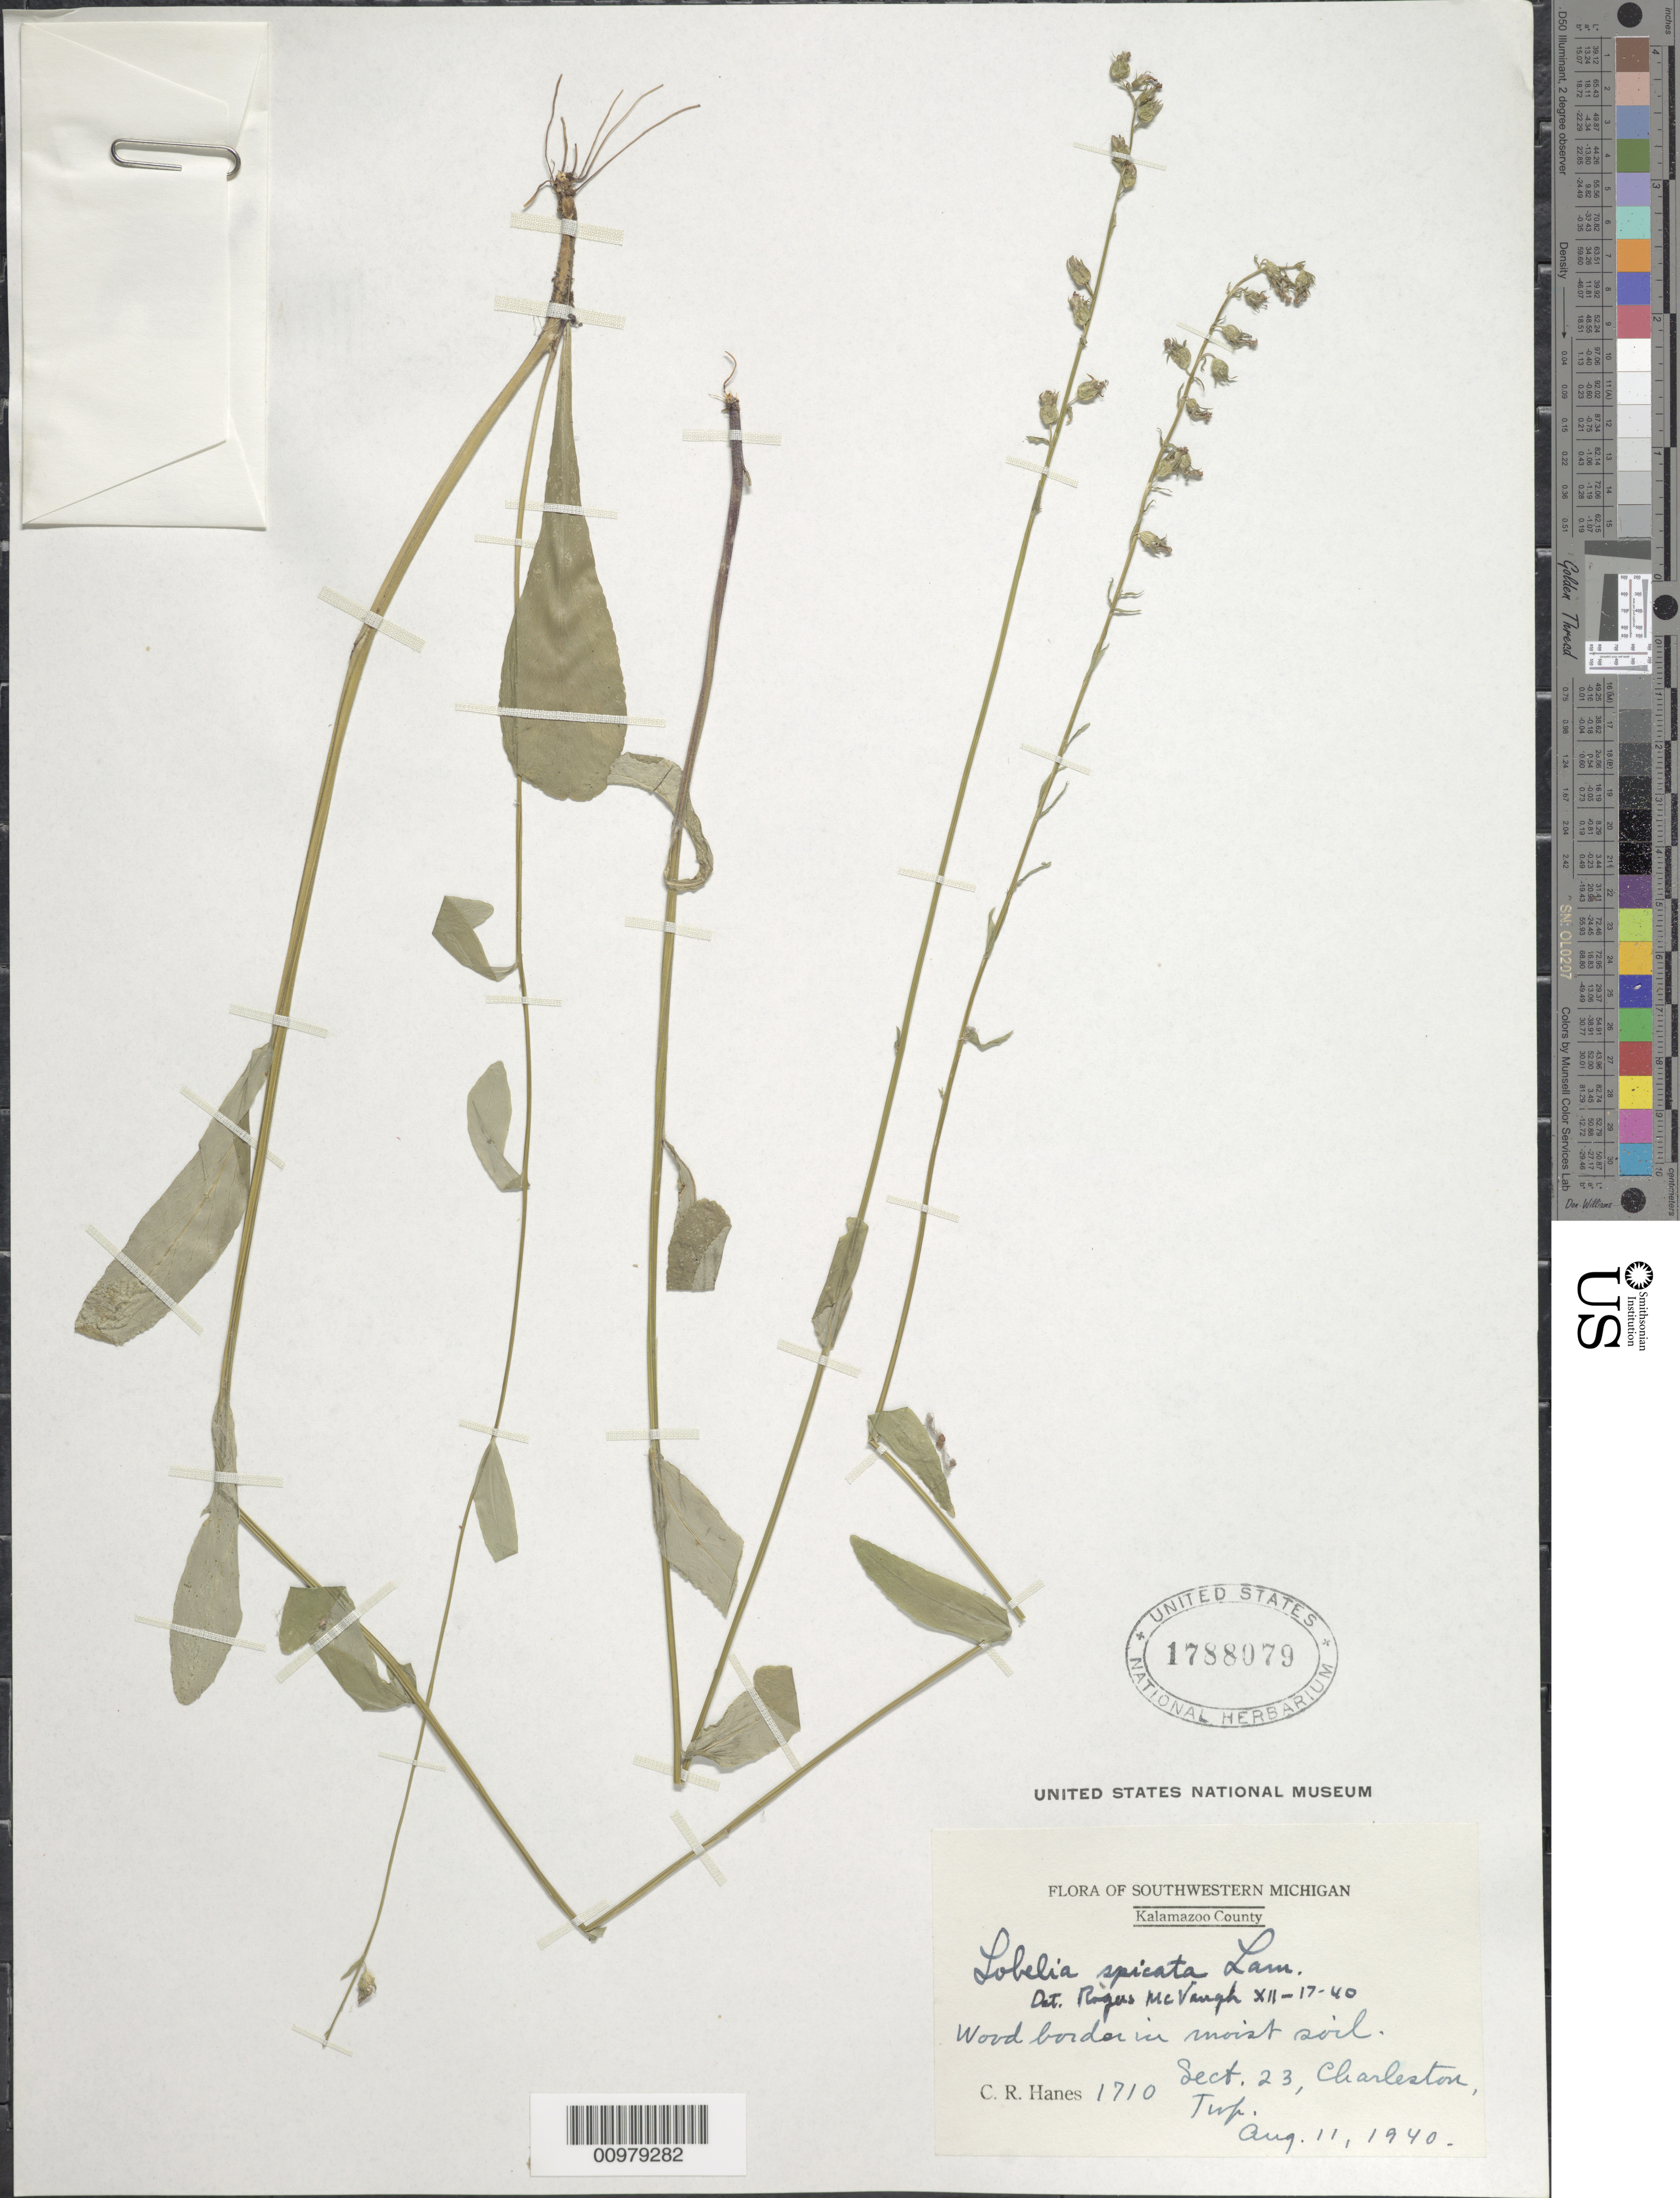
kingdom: Plantae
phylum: Tracheophyta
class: Magnoliopsida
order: Asterales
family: Campanulaceae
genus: Lobelia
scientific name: Lobelia spicata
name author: Lam.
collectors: C. Hanes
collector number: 1710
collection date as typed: Aug. 11, 1940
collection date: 1940-08-11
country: United States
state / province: Michigan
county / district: Kalamazoo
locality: Sect. 23, Charleston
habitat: wood border in moist soil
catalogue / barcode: US 1788079